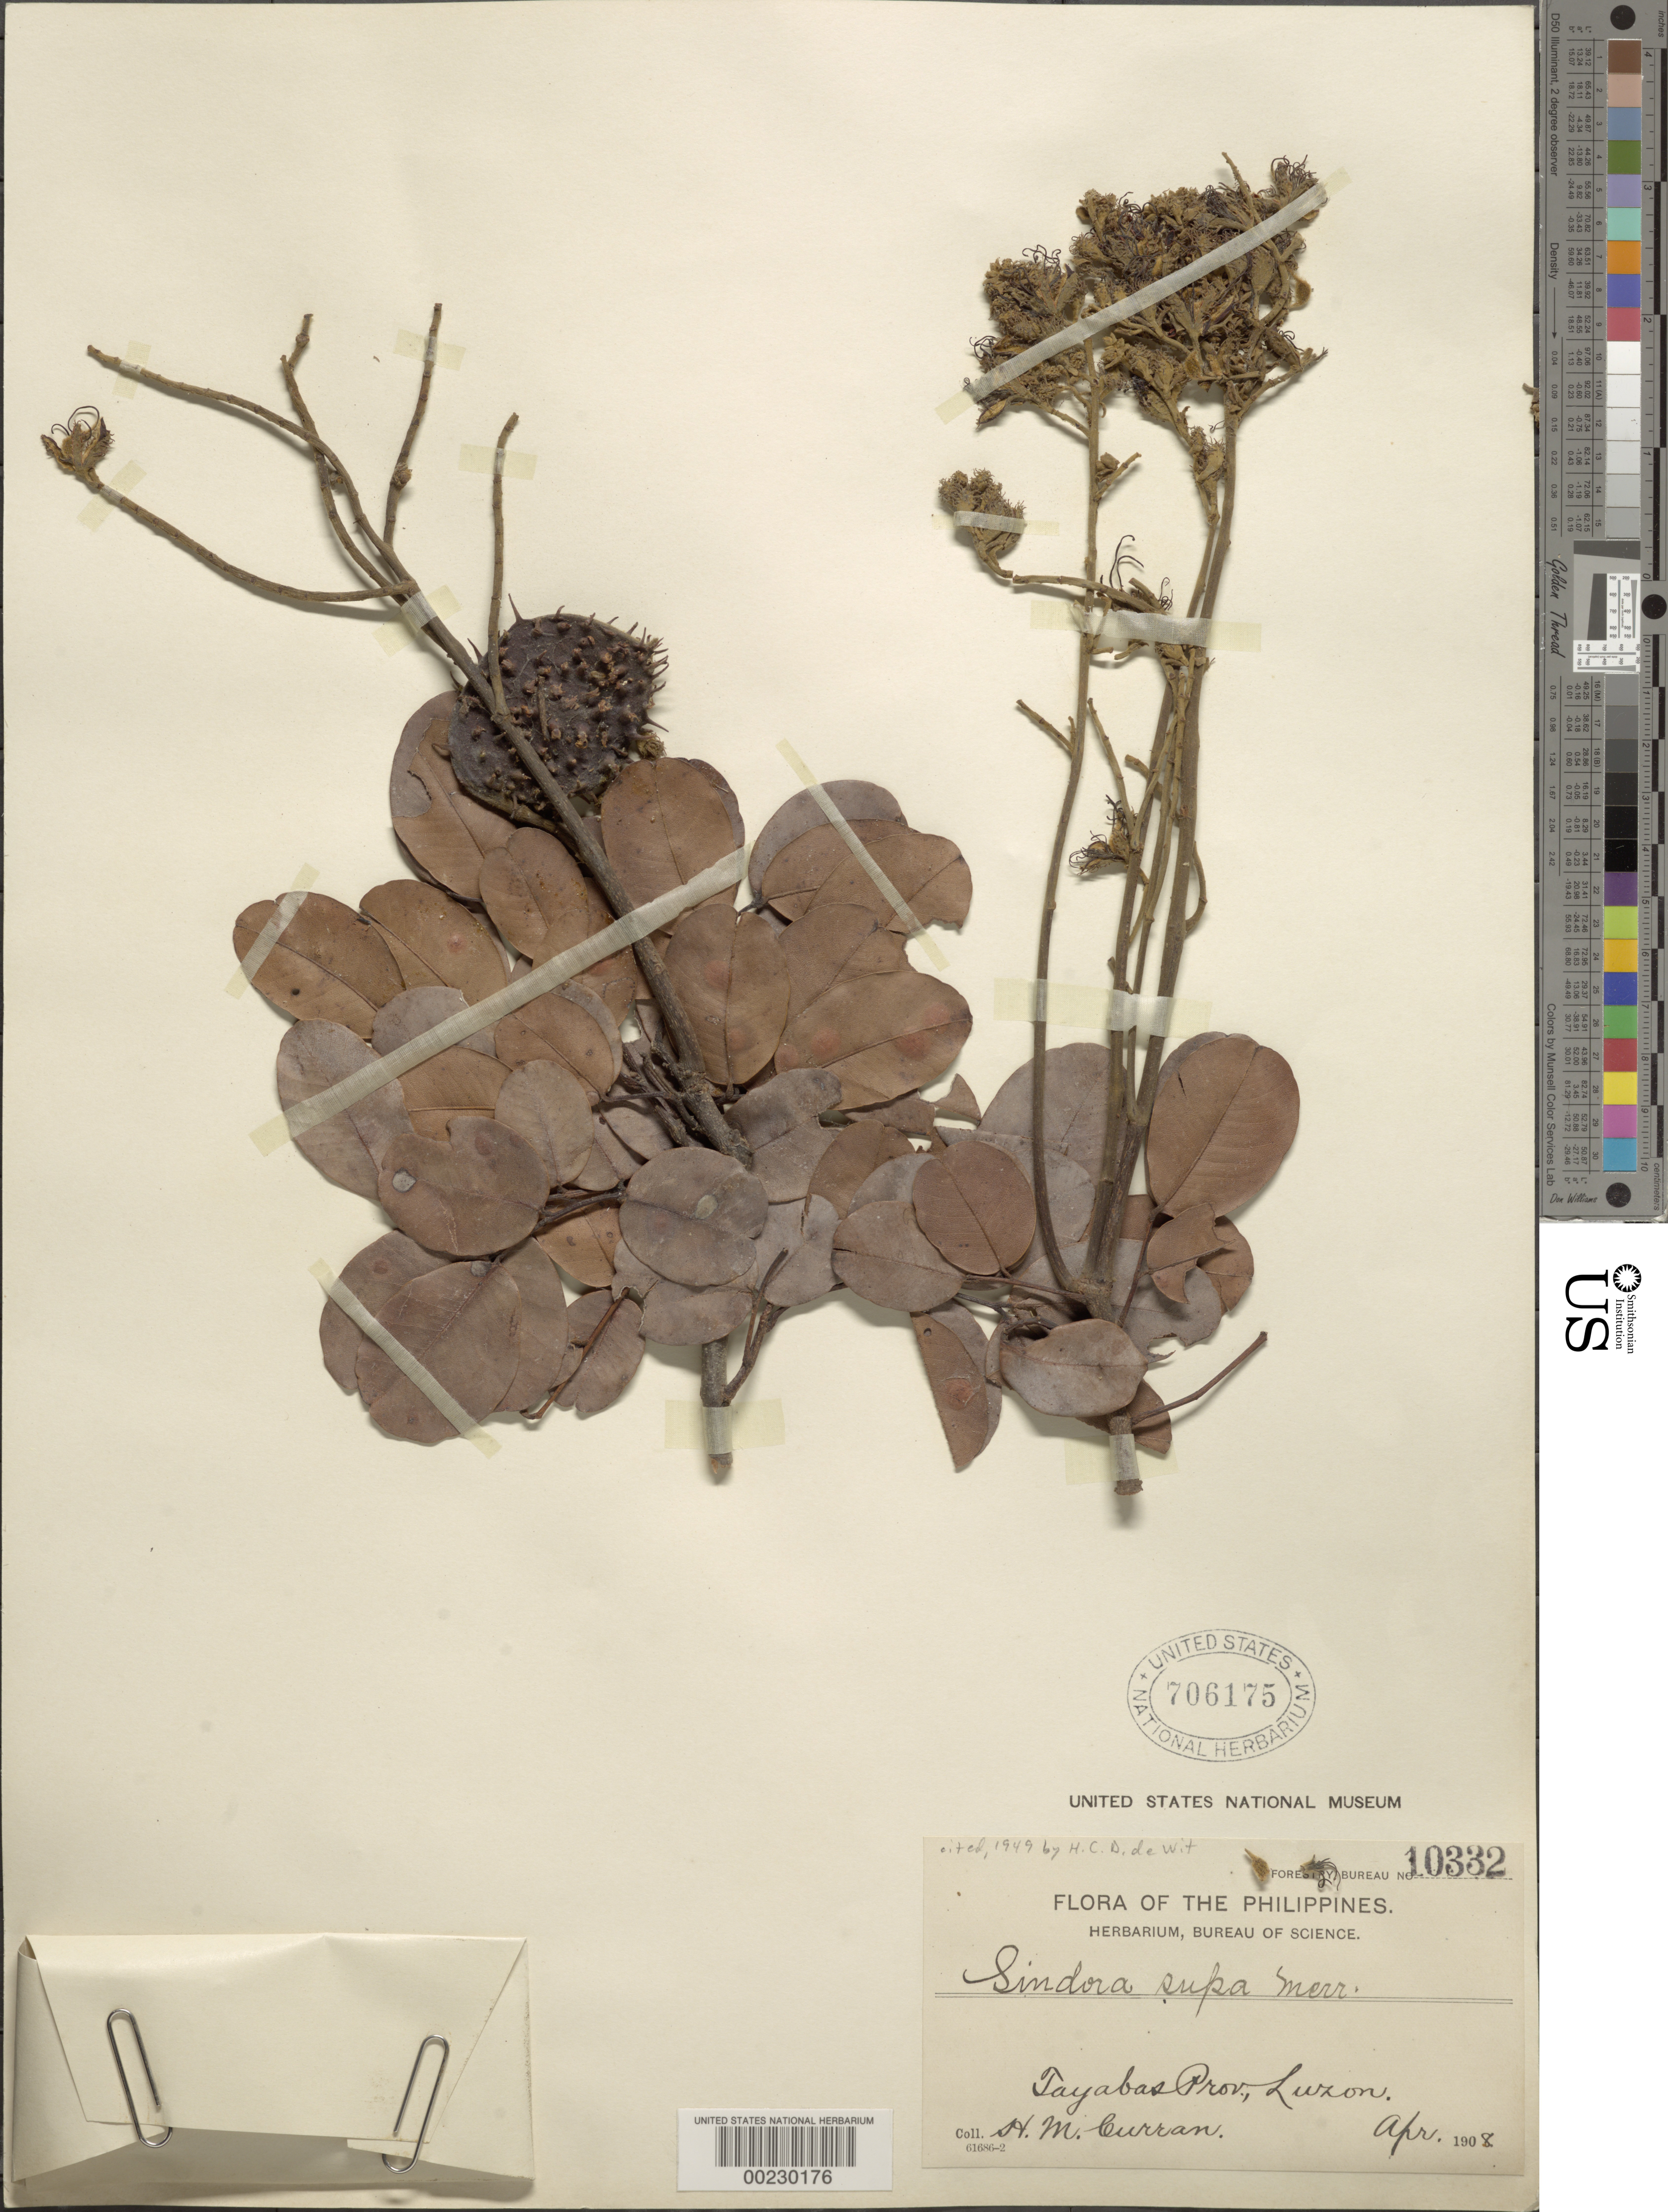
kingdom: Plantae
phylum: Tracheophyta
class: Magnoliopsida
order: Fabales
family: Fabaceae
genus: Sindora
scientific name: Sindora supa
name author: Merr.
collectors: H. M. Curran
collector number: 10332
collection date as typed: Apr 1908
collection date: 1908-04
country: Philippines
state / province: Calabarzon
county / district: Quezon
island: Luzon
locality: Tayabas prov. [= quezon province]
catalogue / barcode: US 706175